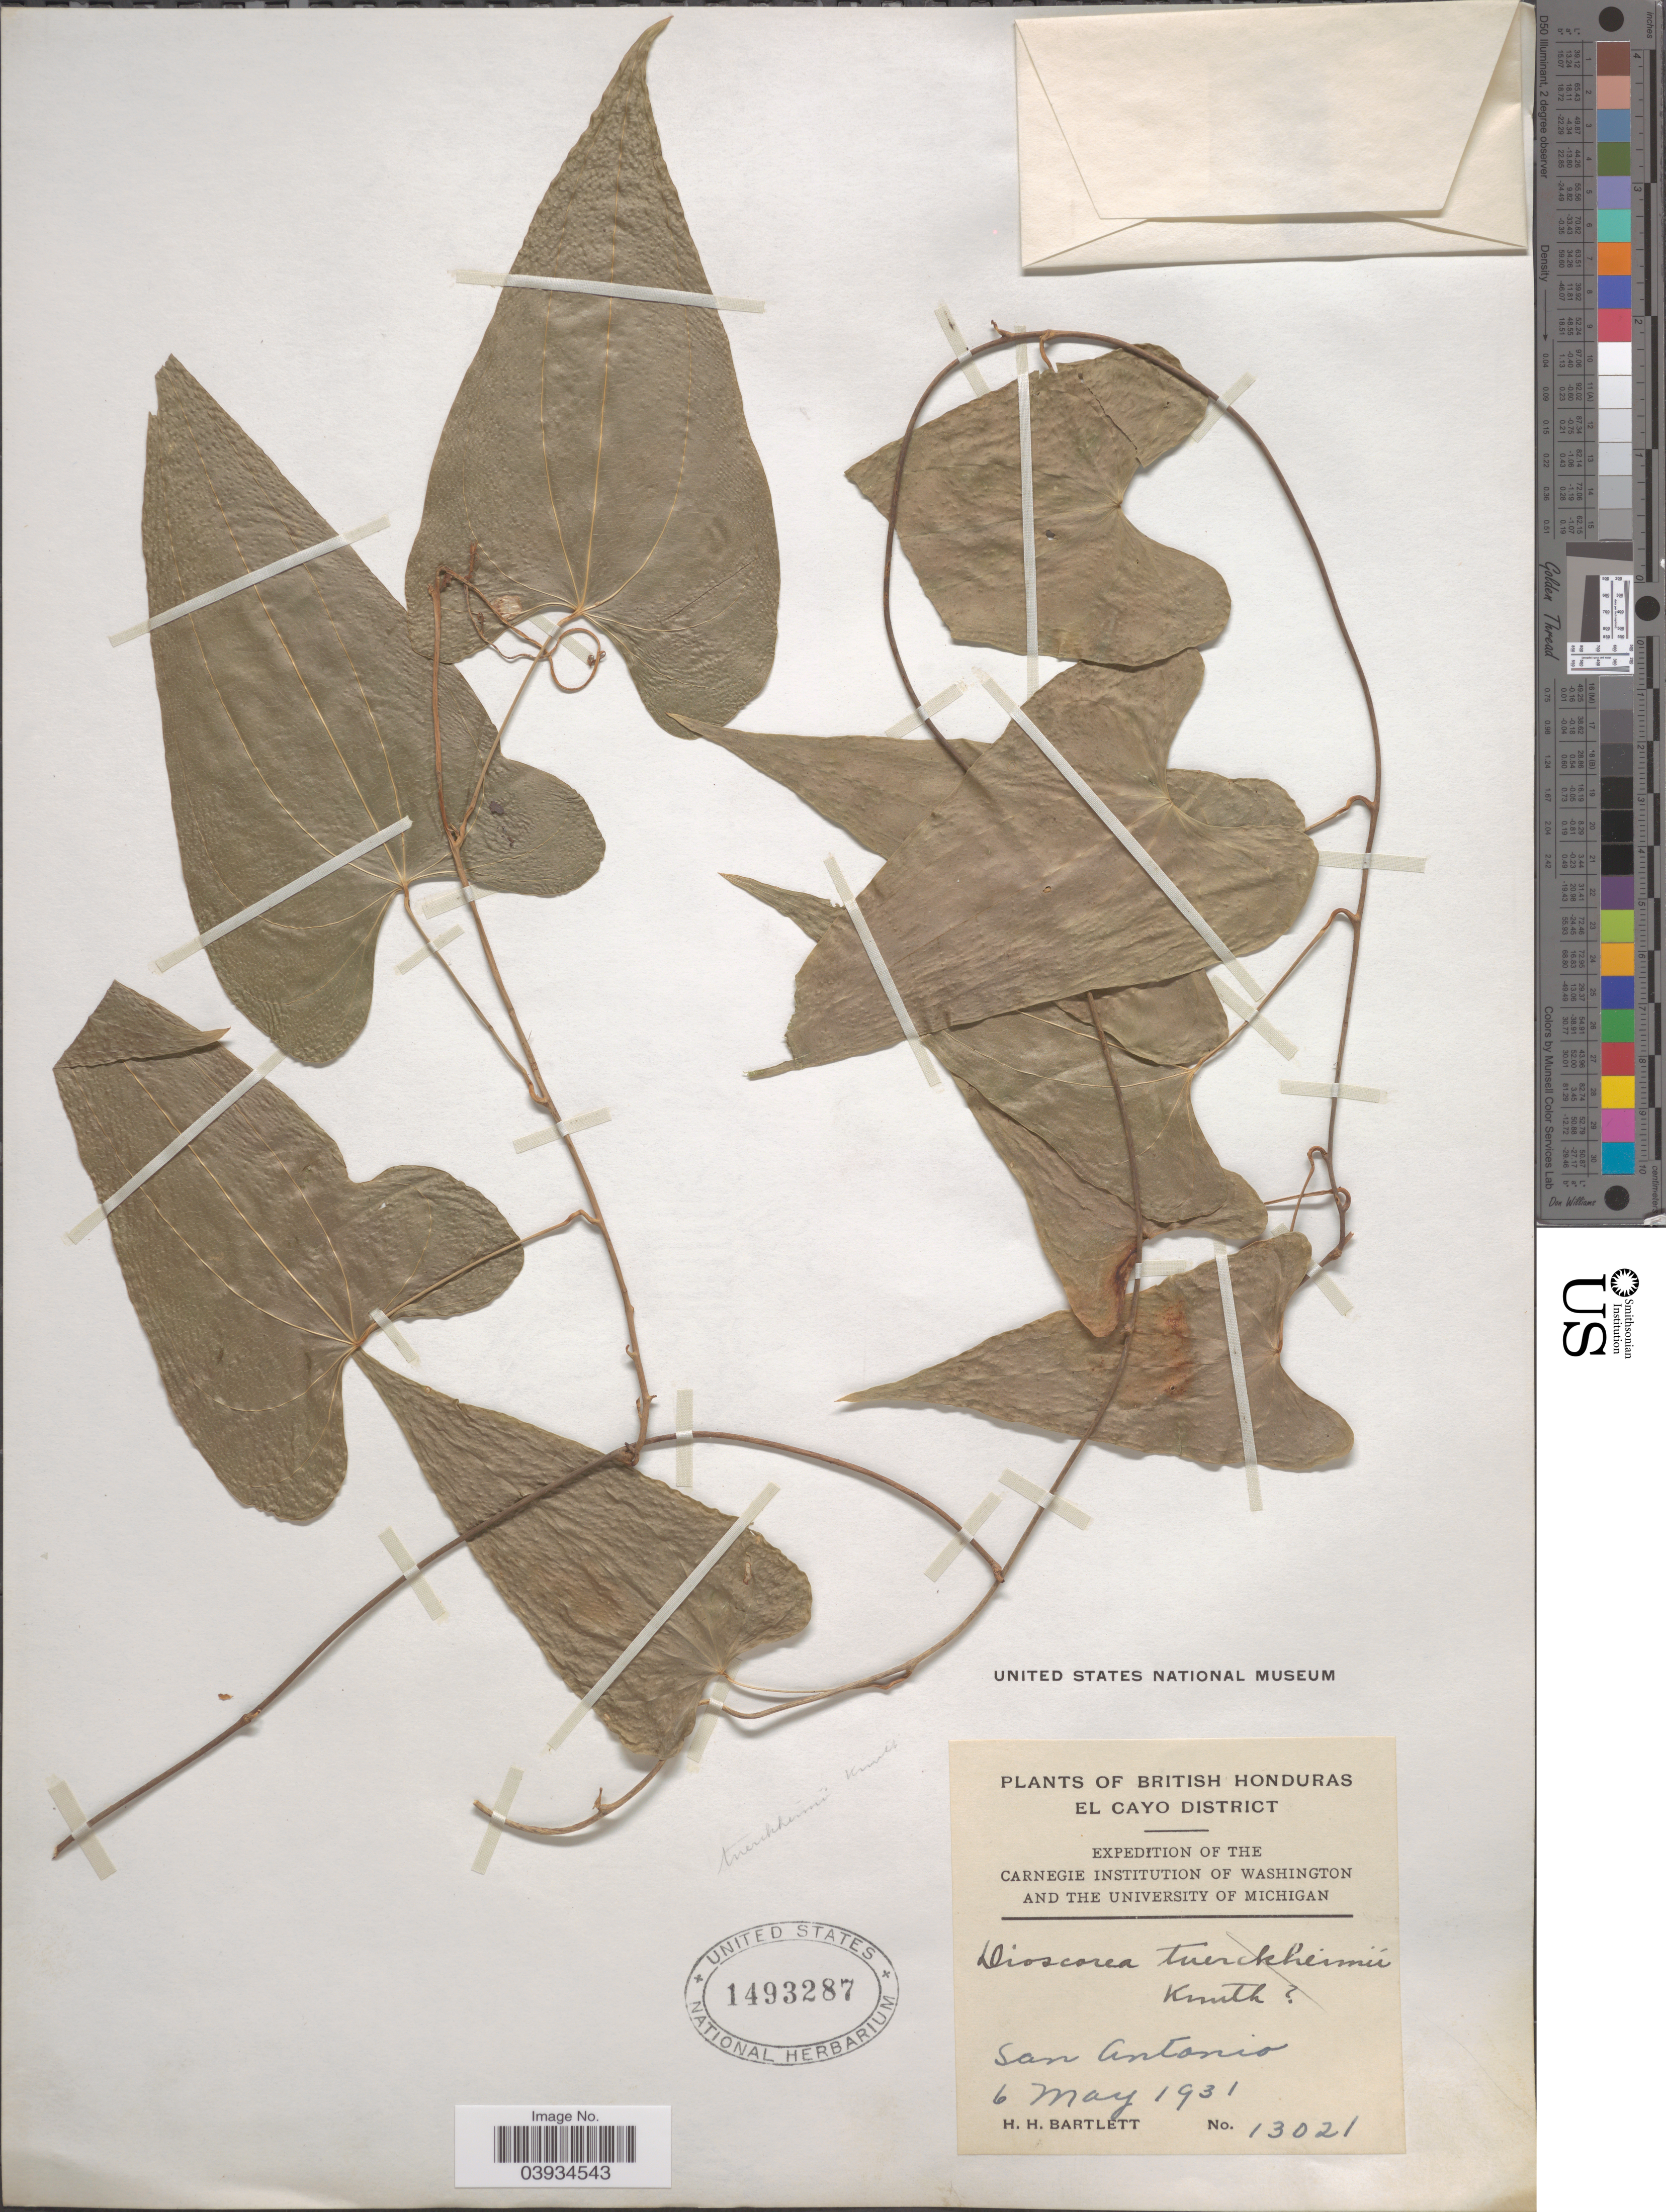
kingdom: Plantae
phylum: Tracheophyta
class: Liliopsida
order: Dioscoreales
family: Dioscoreaceae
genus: Dioscorea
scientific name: Dioscorea floribunda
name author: M. Martens & Galeotti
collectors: H. H. Bartlett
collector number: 13021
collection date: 1931-05-06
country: Belize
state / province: Cayo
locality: British Honduras. El Cayo District. San Antonio.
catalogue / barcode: US 1493287